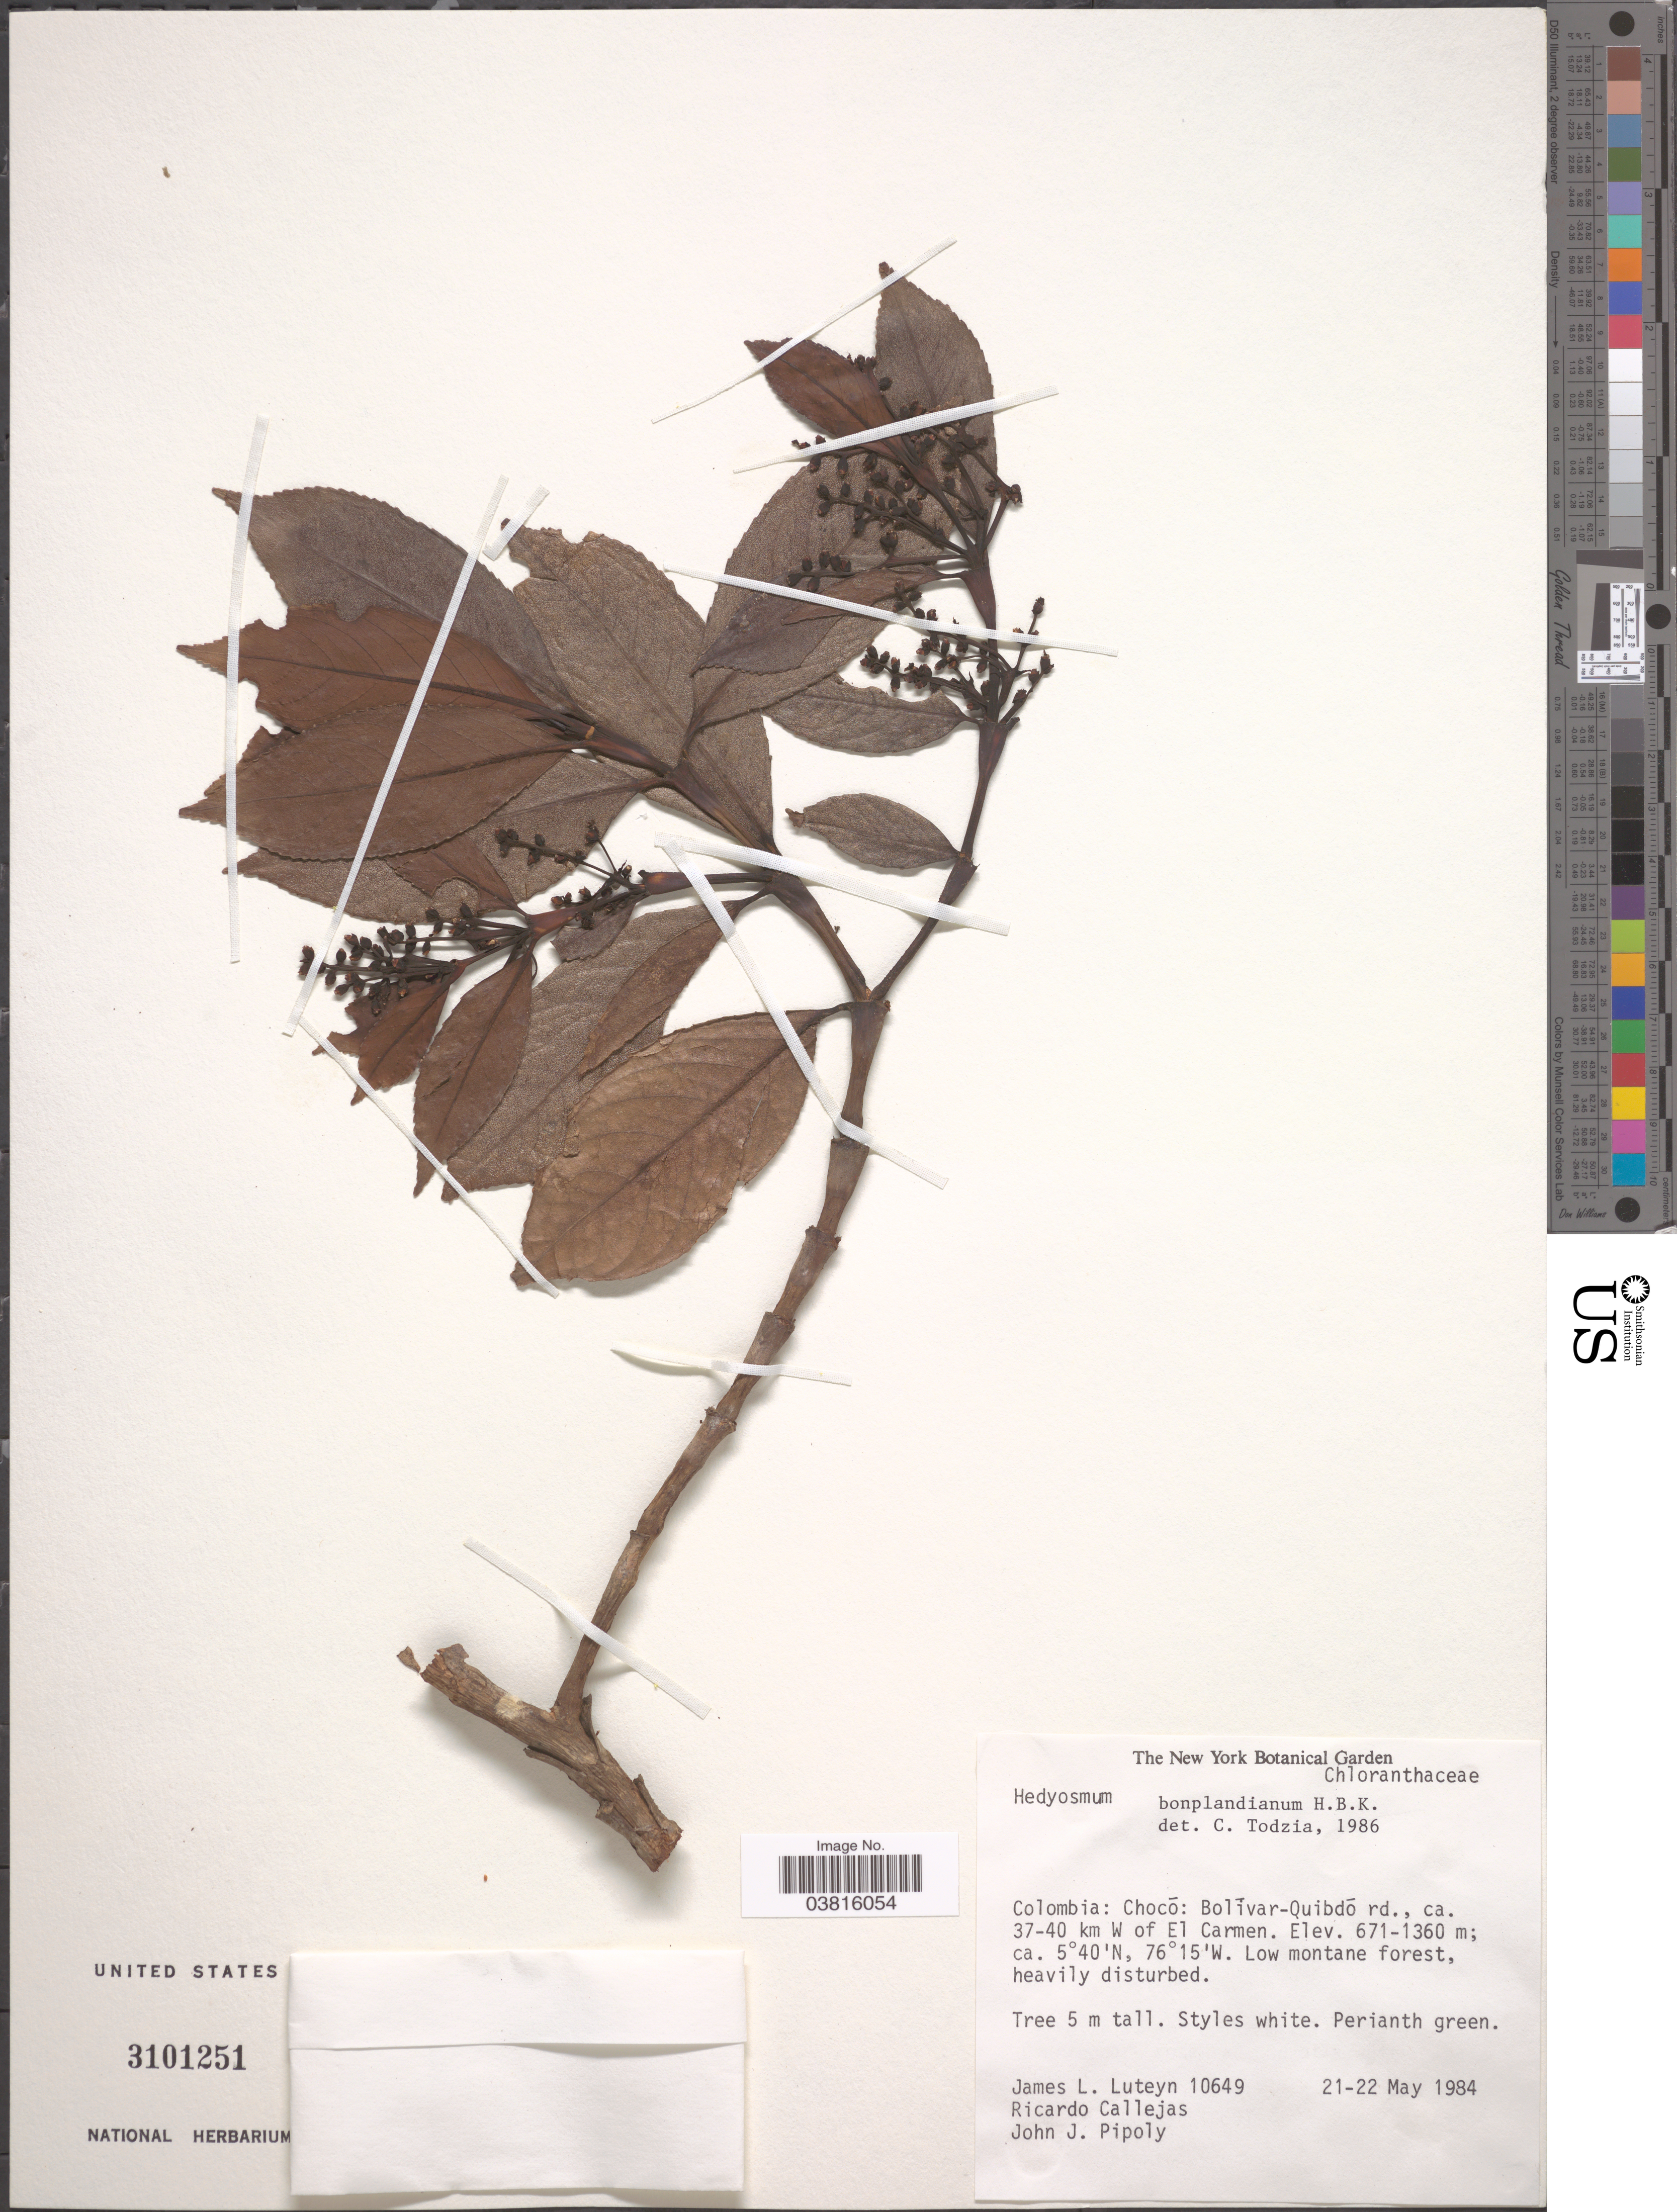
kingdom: Plantae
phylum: Tracheophyta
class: Magnoliopsida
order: Chloranthales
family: Chloranthaceae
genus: Hedyosmum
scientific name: Hedyosmum bonplandianum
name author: Kunth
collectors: J. L. Luteyn, R. Callejas & J. J. Pipoly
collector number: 10649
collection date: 1984-05-21/1984-05-22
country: Colombia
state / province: Chocó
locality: Bolívar-Quibdó rd., ca. 37-40 km W of El Carmen.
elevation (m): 671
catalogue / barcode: US 3101251